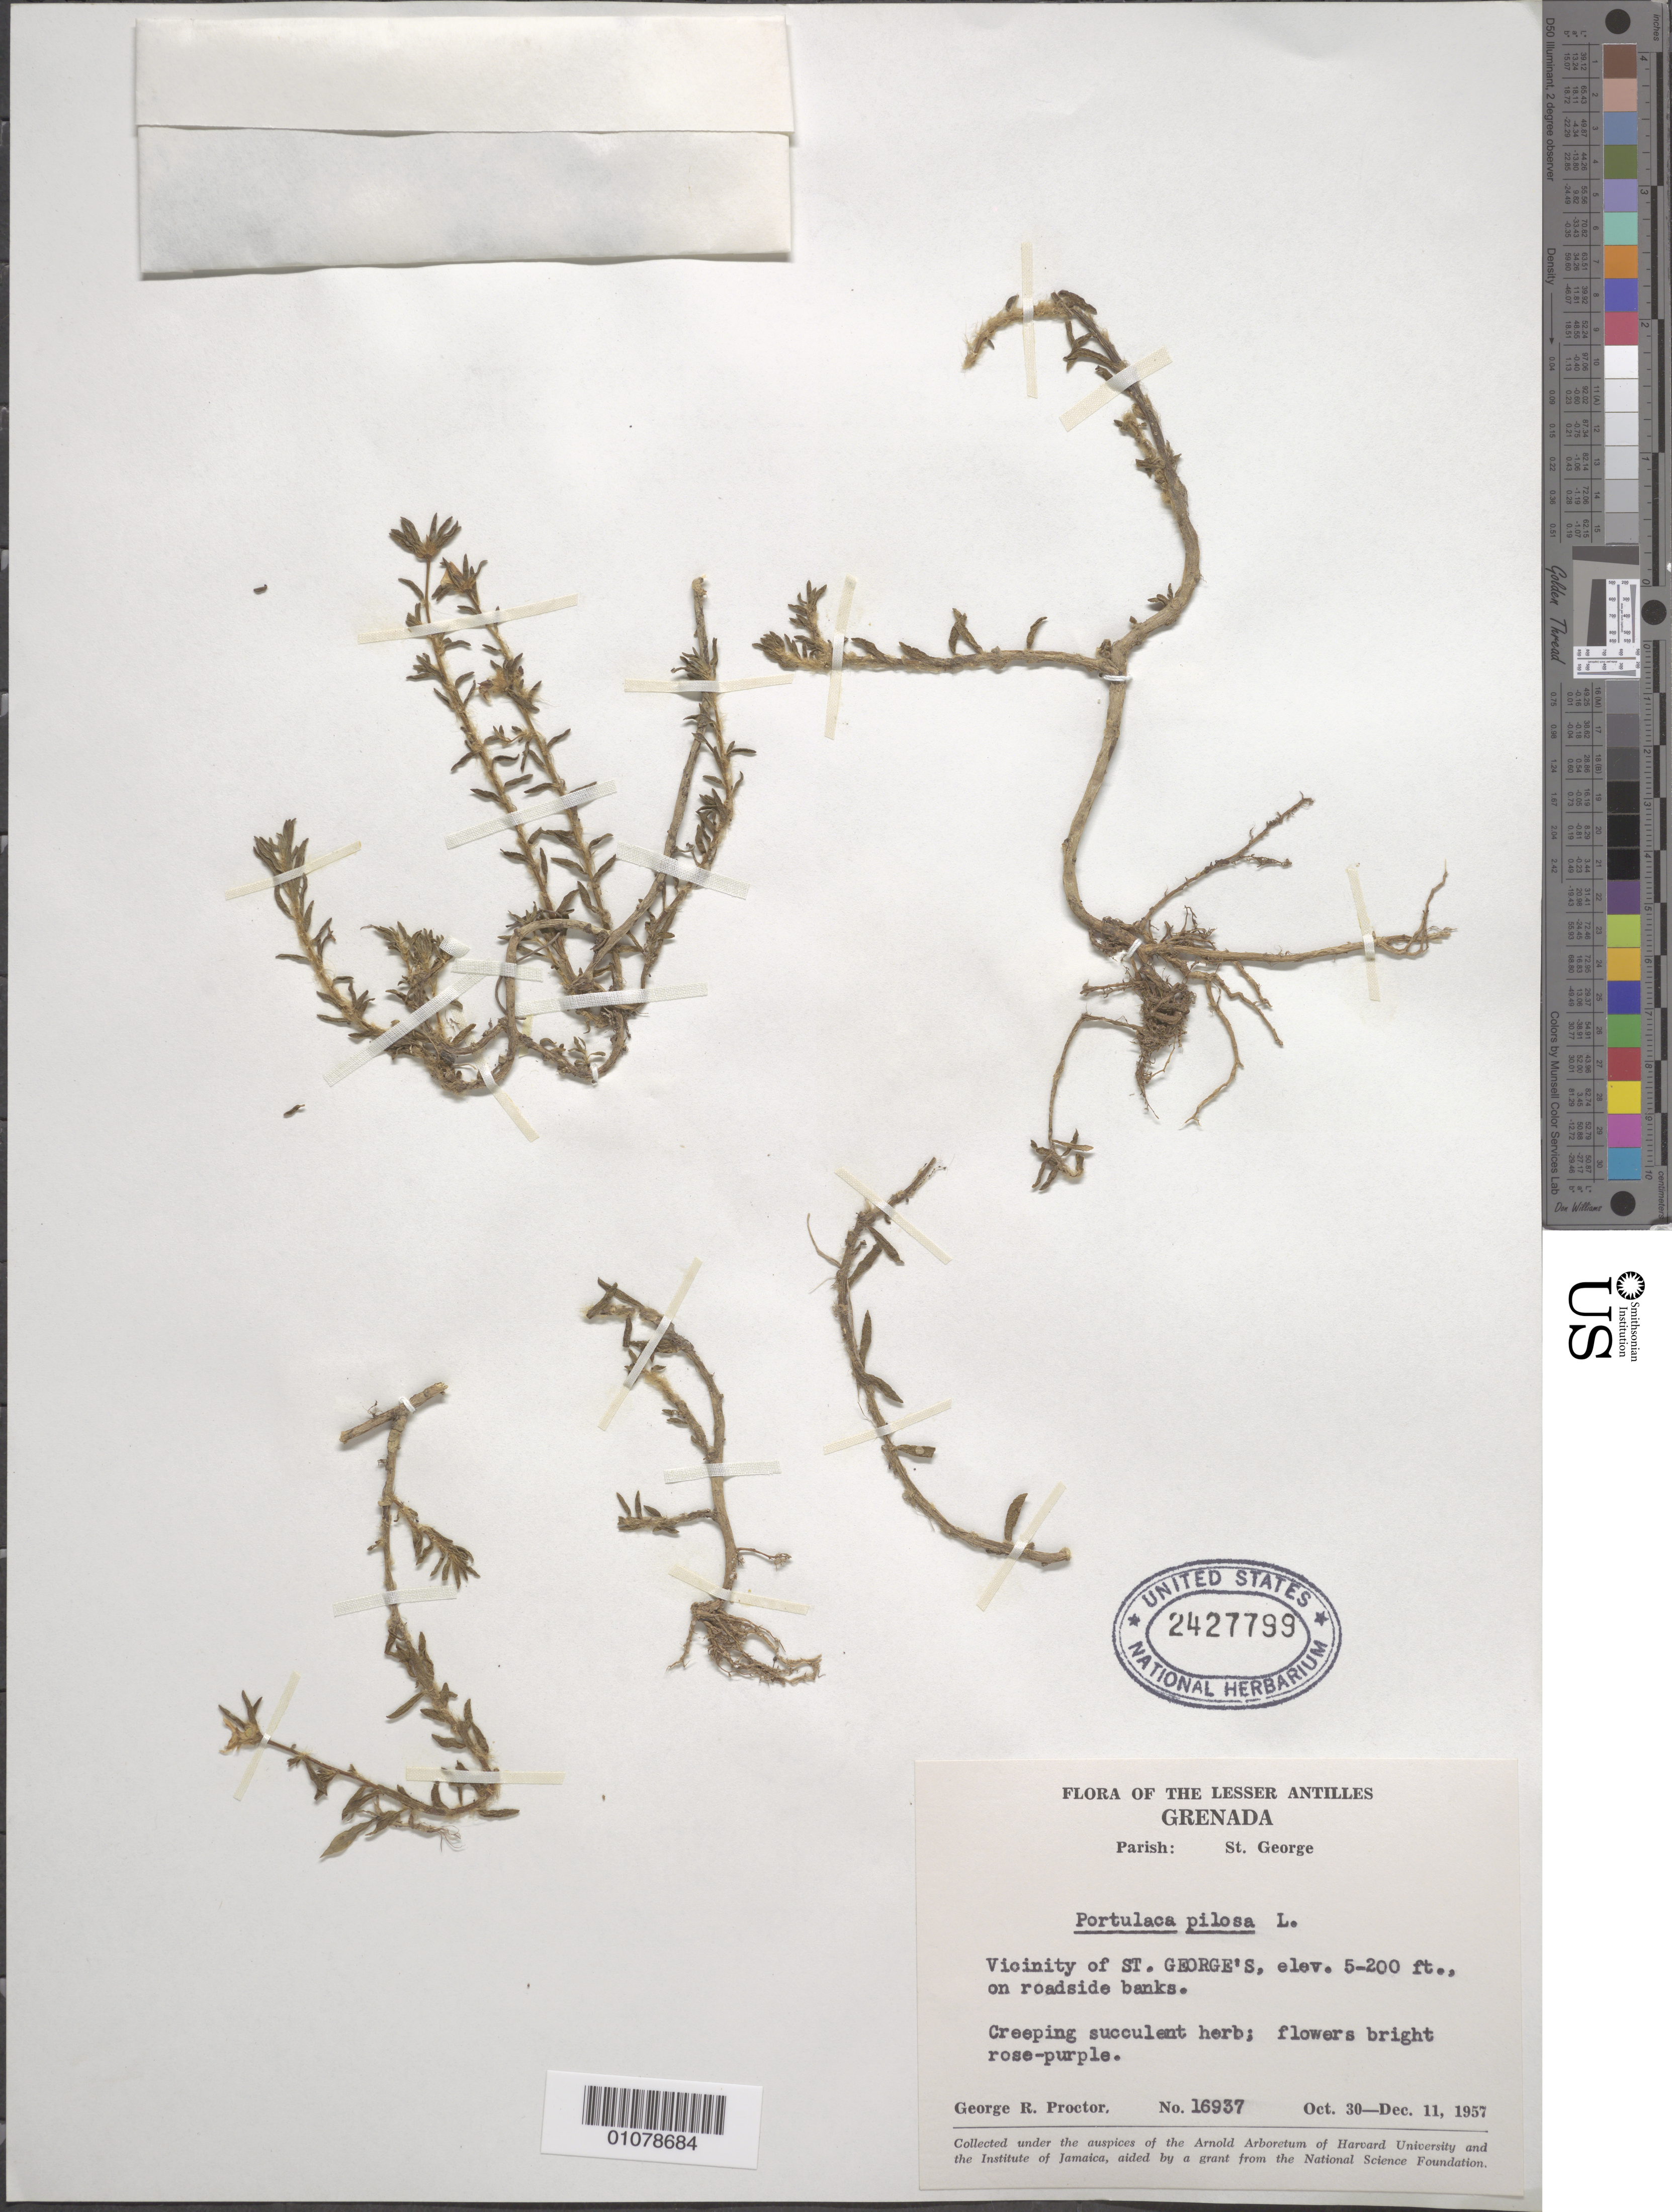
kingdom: Plantae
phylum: Tracheophyta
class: Magnoliopsida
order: Caryophyllales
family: Portulacaceae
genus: Portulaca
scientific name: Portulaca pilosa f. pilosa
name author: L.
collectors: G. R. Proctor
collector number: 16937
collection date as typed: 30 Oct 1957 to 11 Dec 1957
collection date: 1957-10-30/1957-12-11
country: Grenada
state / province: Saint George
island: Grenada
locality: Vicinity of St. George's.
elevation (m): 2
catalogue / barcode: US 2427799